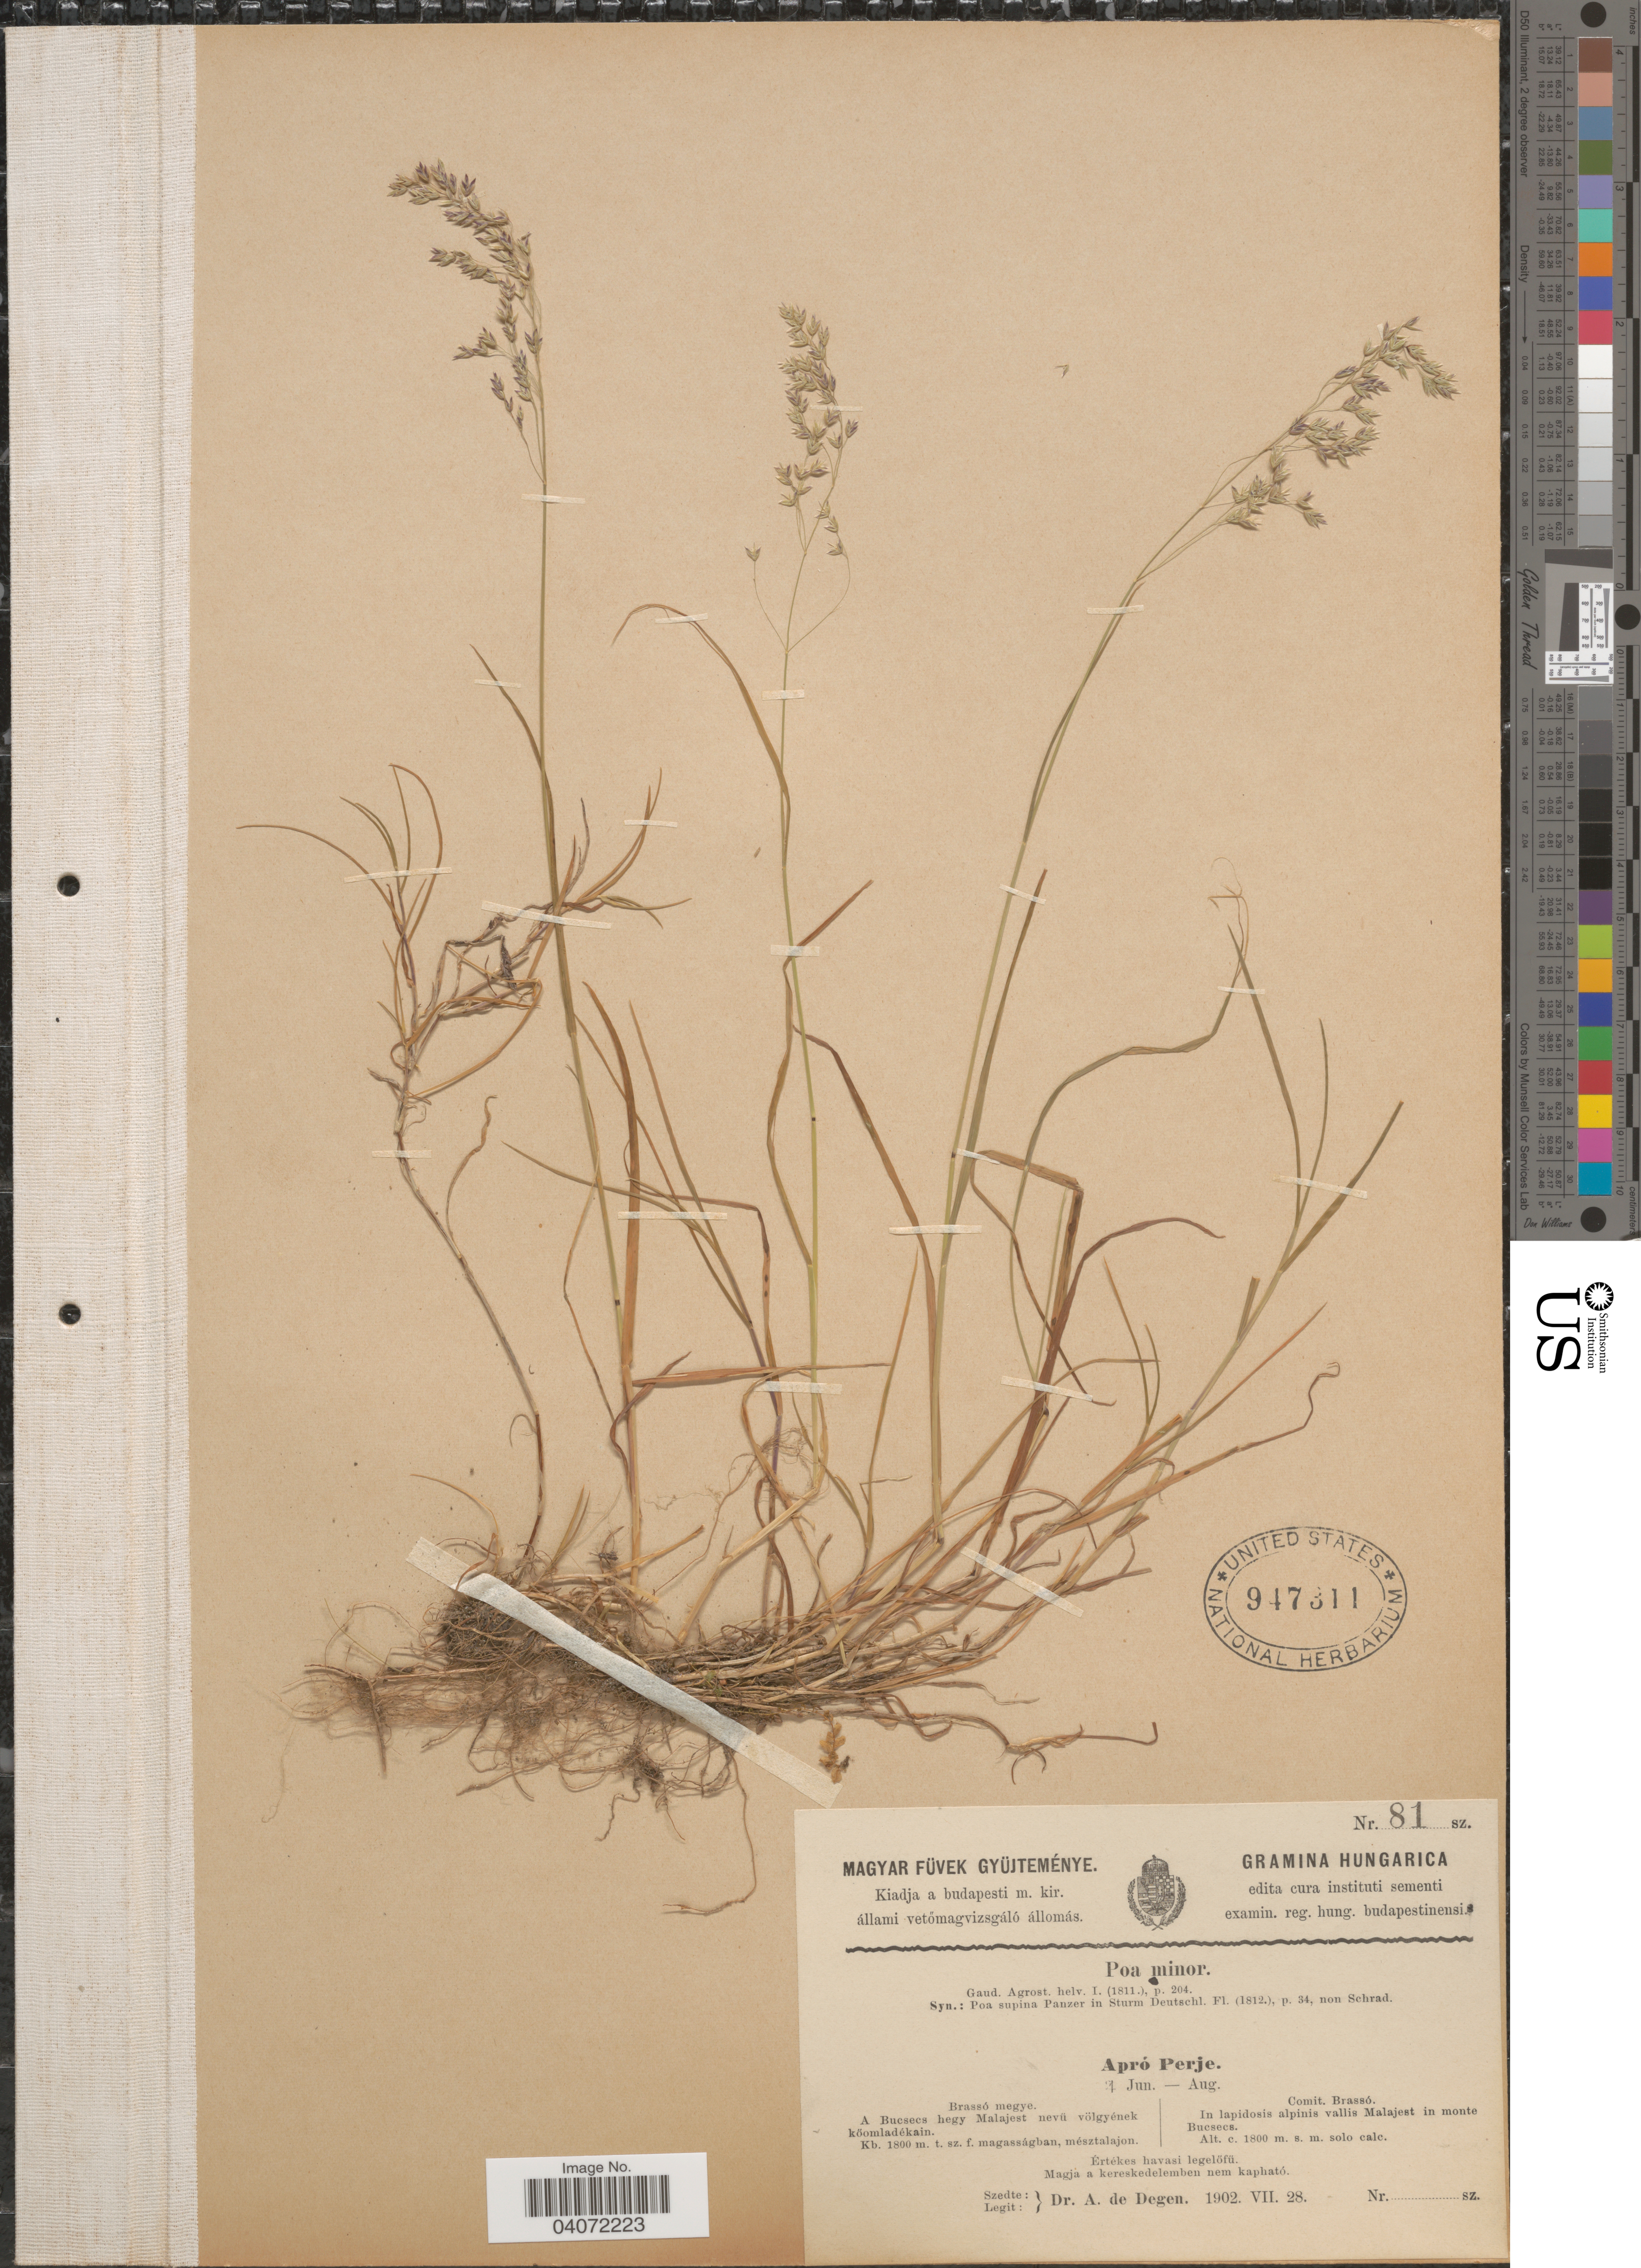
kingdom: Plantae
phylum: Tracheophyta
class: Liliopsida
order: Poales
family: Poaceae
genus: Poa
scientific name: Poa minor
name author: Gaudin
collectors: A. Degen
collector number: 81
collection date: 1902-07-28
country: Hungary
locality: Comit. Brassó. In lapidosis alpinis vallis Malajest in monte Bucsecs.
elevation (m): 1800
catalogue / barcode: US 947311